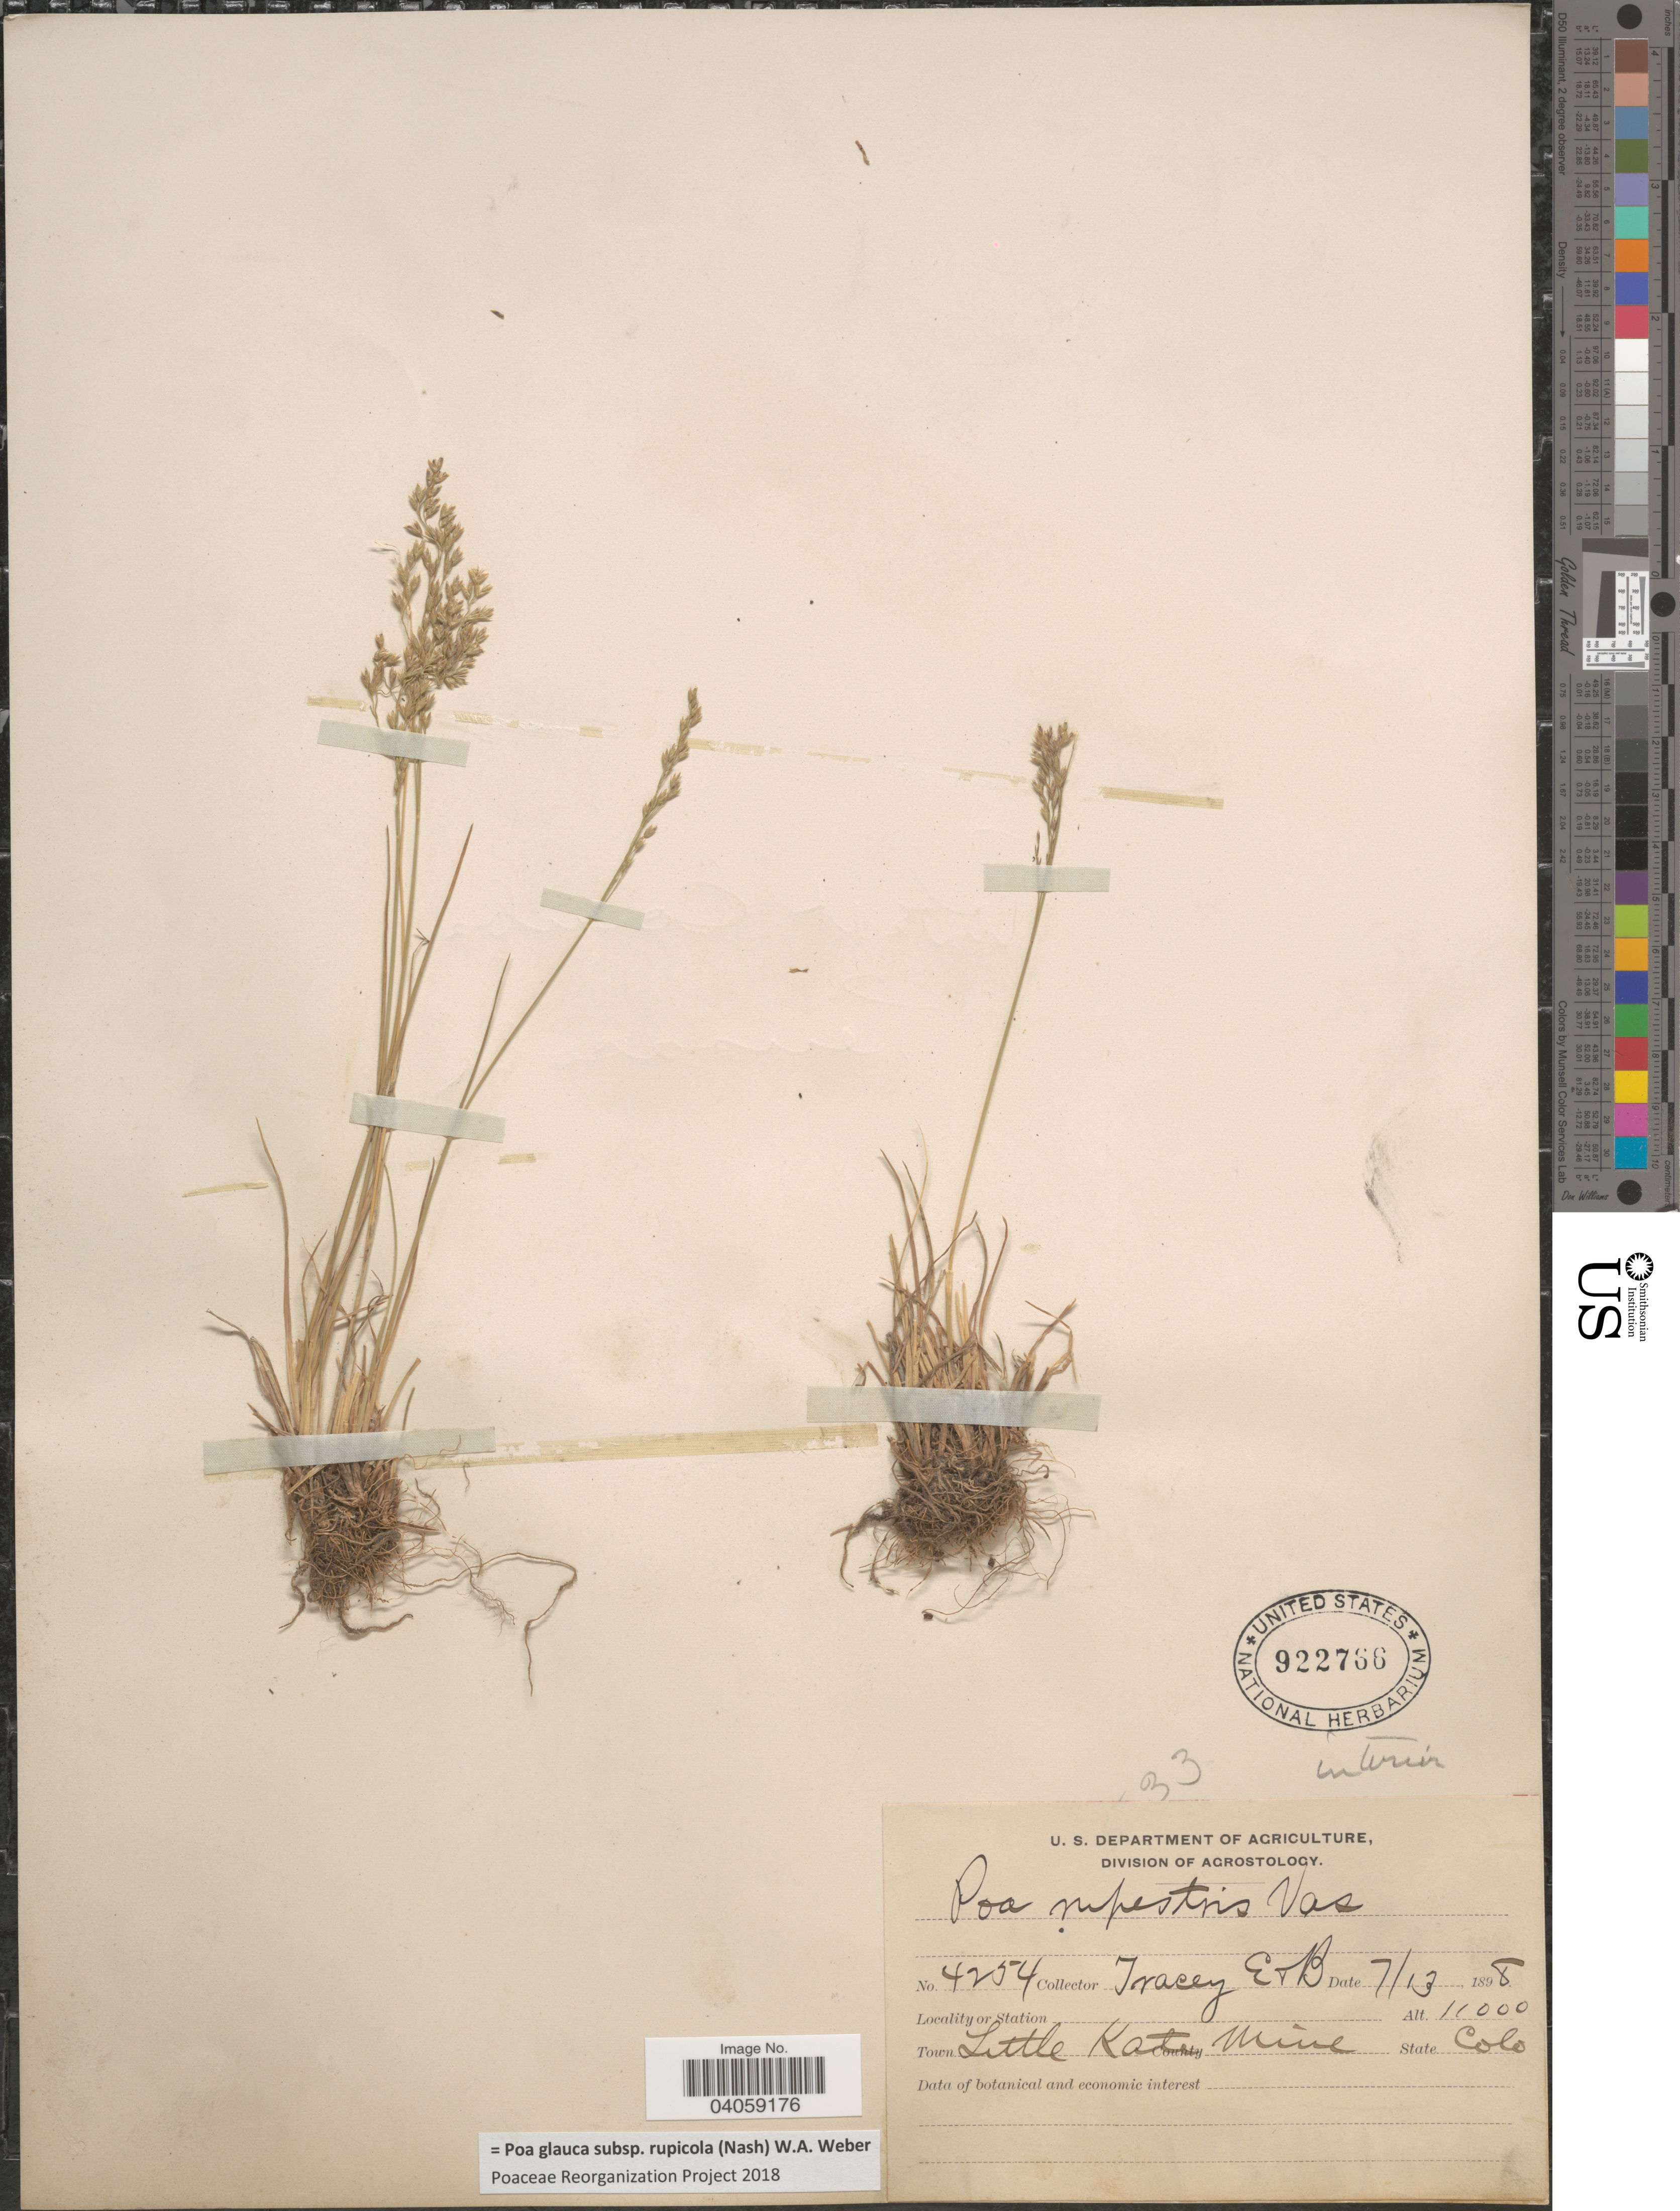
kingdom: Plantae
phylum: Tracheophyta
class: Liliopsida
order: Poales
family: Poaceae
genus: Poa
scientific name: Poa glauca subsp. rupicola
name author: (Nash) W.A. Weber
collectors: E. Tracey & B. Tracey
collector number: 4254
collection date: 1898-07-13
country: United States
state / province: Colorado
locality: Town Little Kate Mine.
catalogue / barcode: US 922766